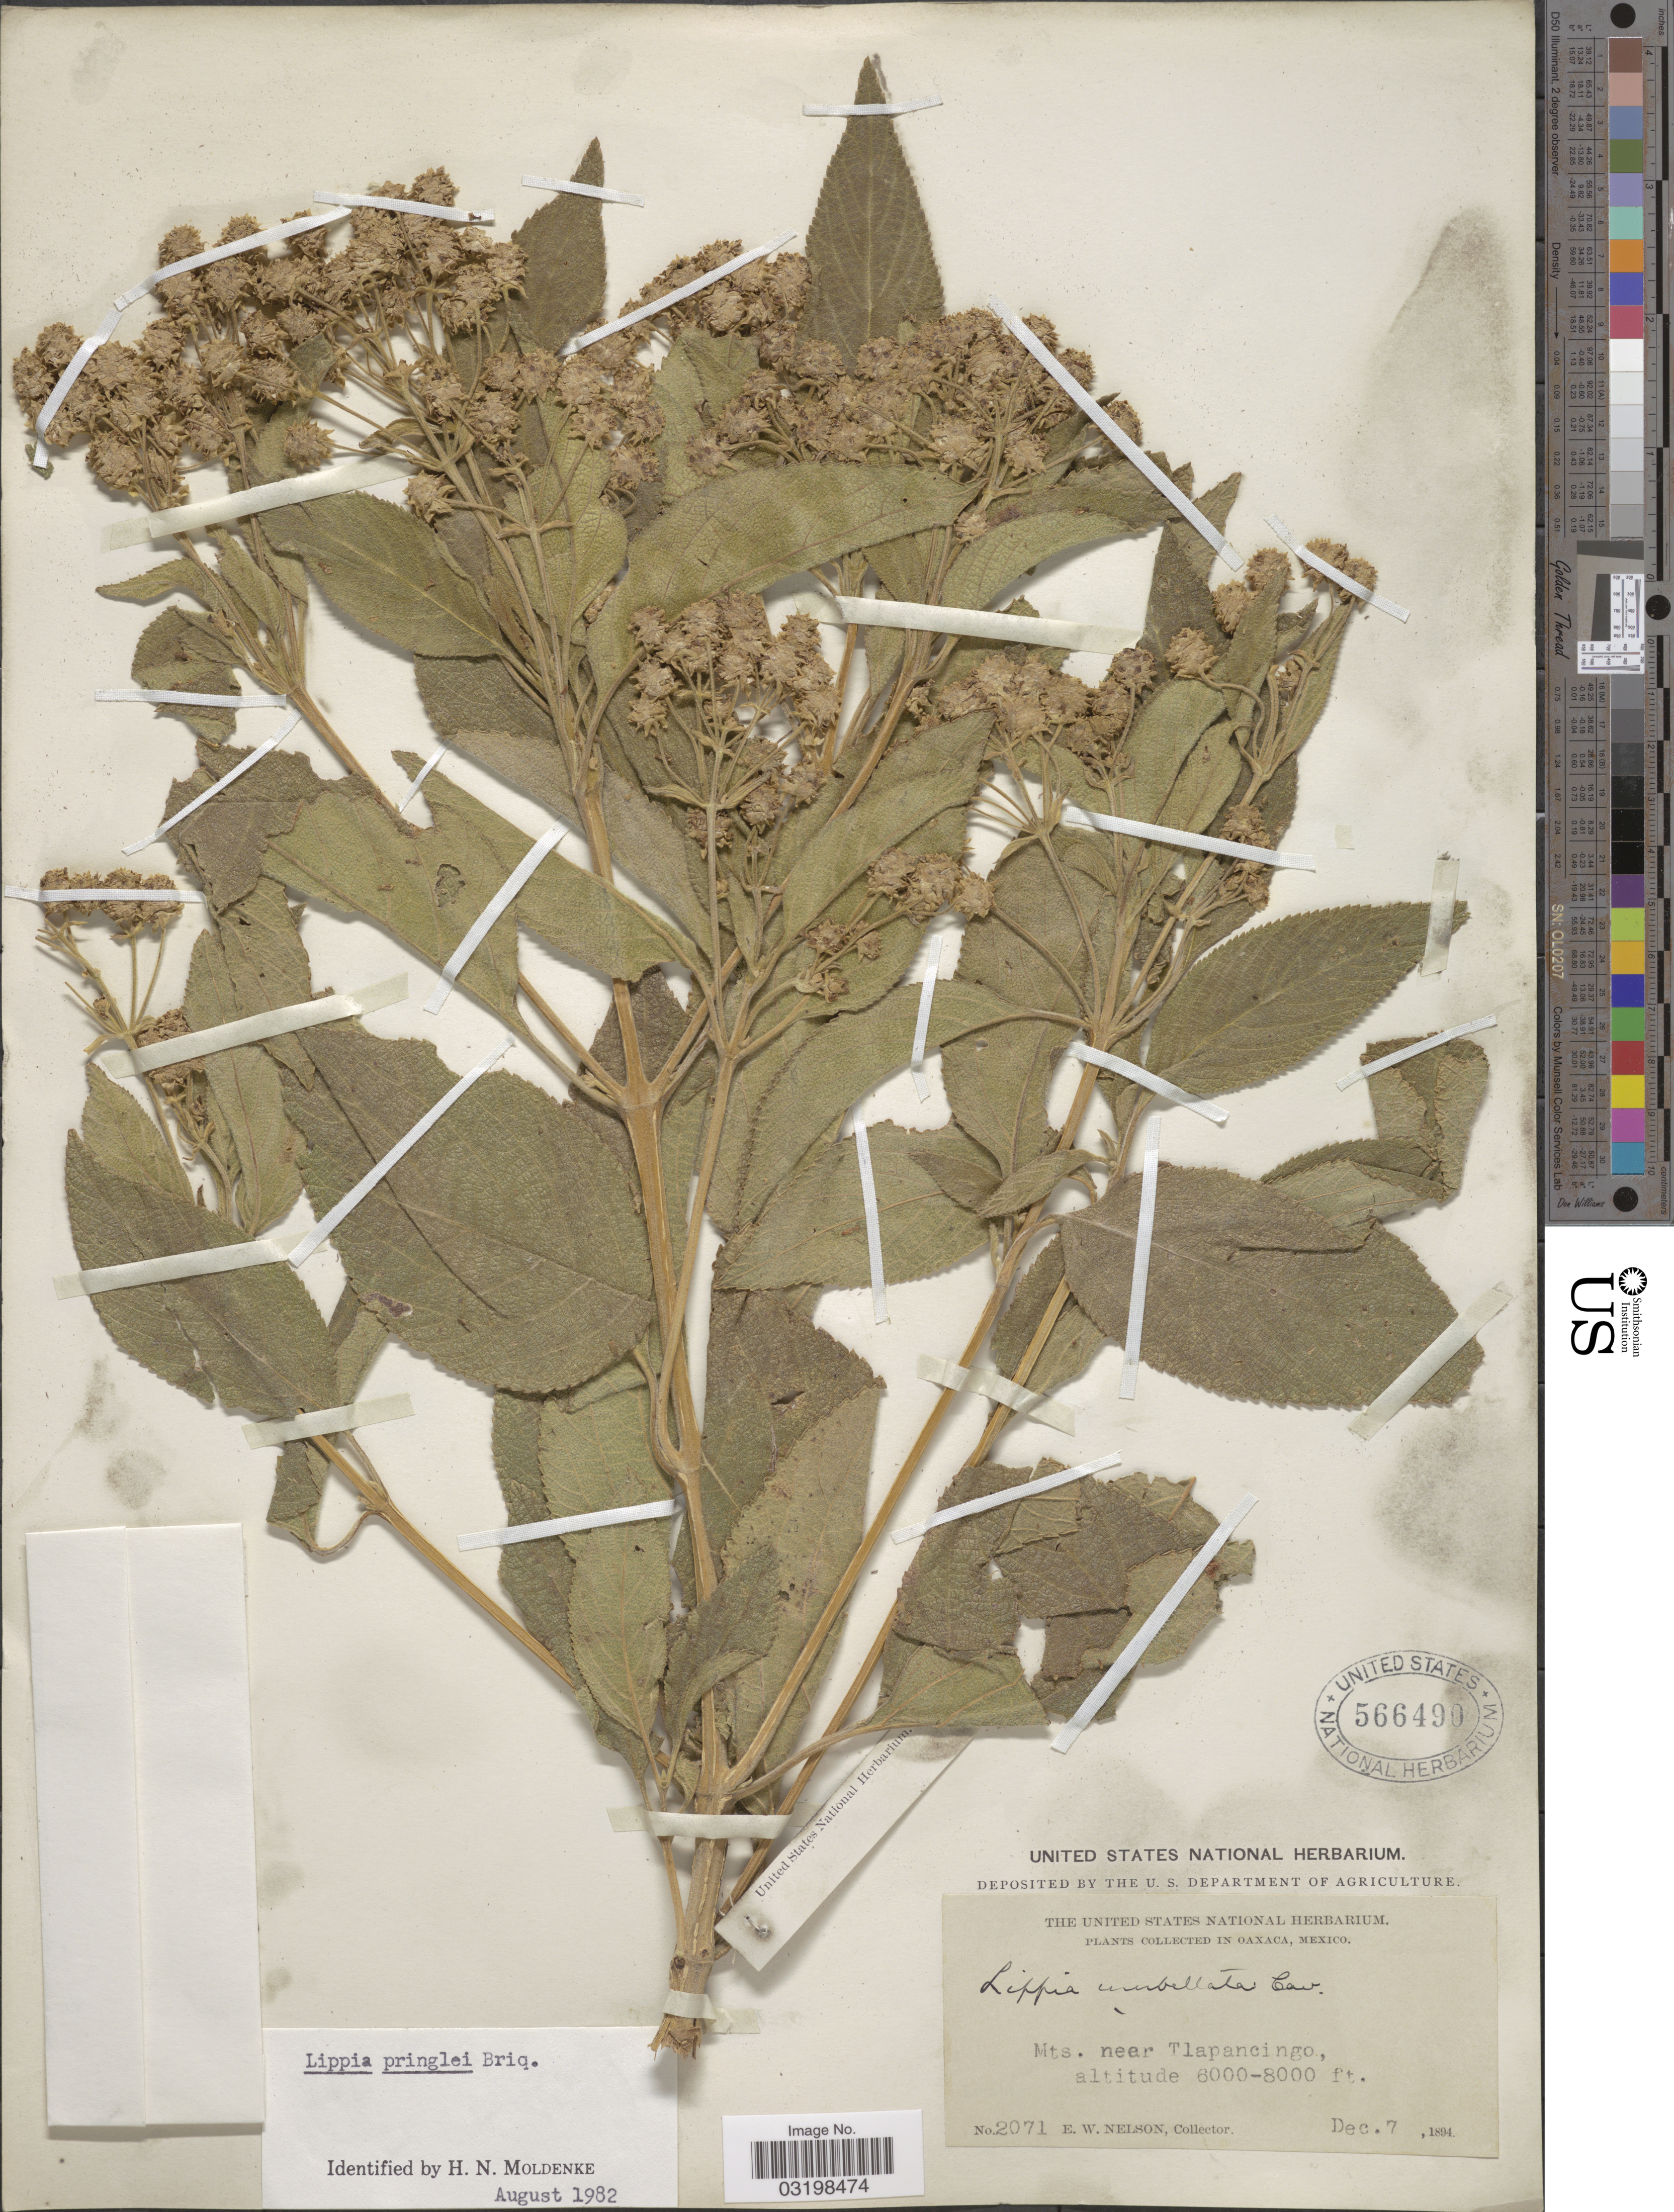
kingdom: Plantae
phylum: Tracheophyta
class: Magnoliopsida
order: Lamiales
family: Verbenaceae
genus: Lippia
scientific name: Lippia umbellata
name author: Cav.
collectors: E. W. Nelson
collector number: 2071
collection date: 1894-12-07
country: Mexico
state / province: Oaxaca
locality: Mts. near Tlapancingo.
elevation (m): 1829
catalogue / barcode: US 566490